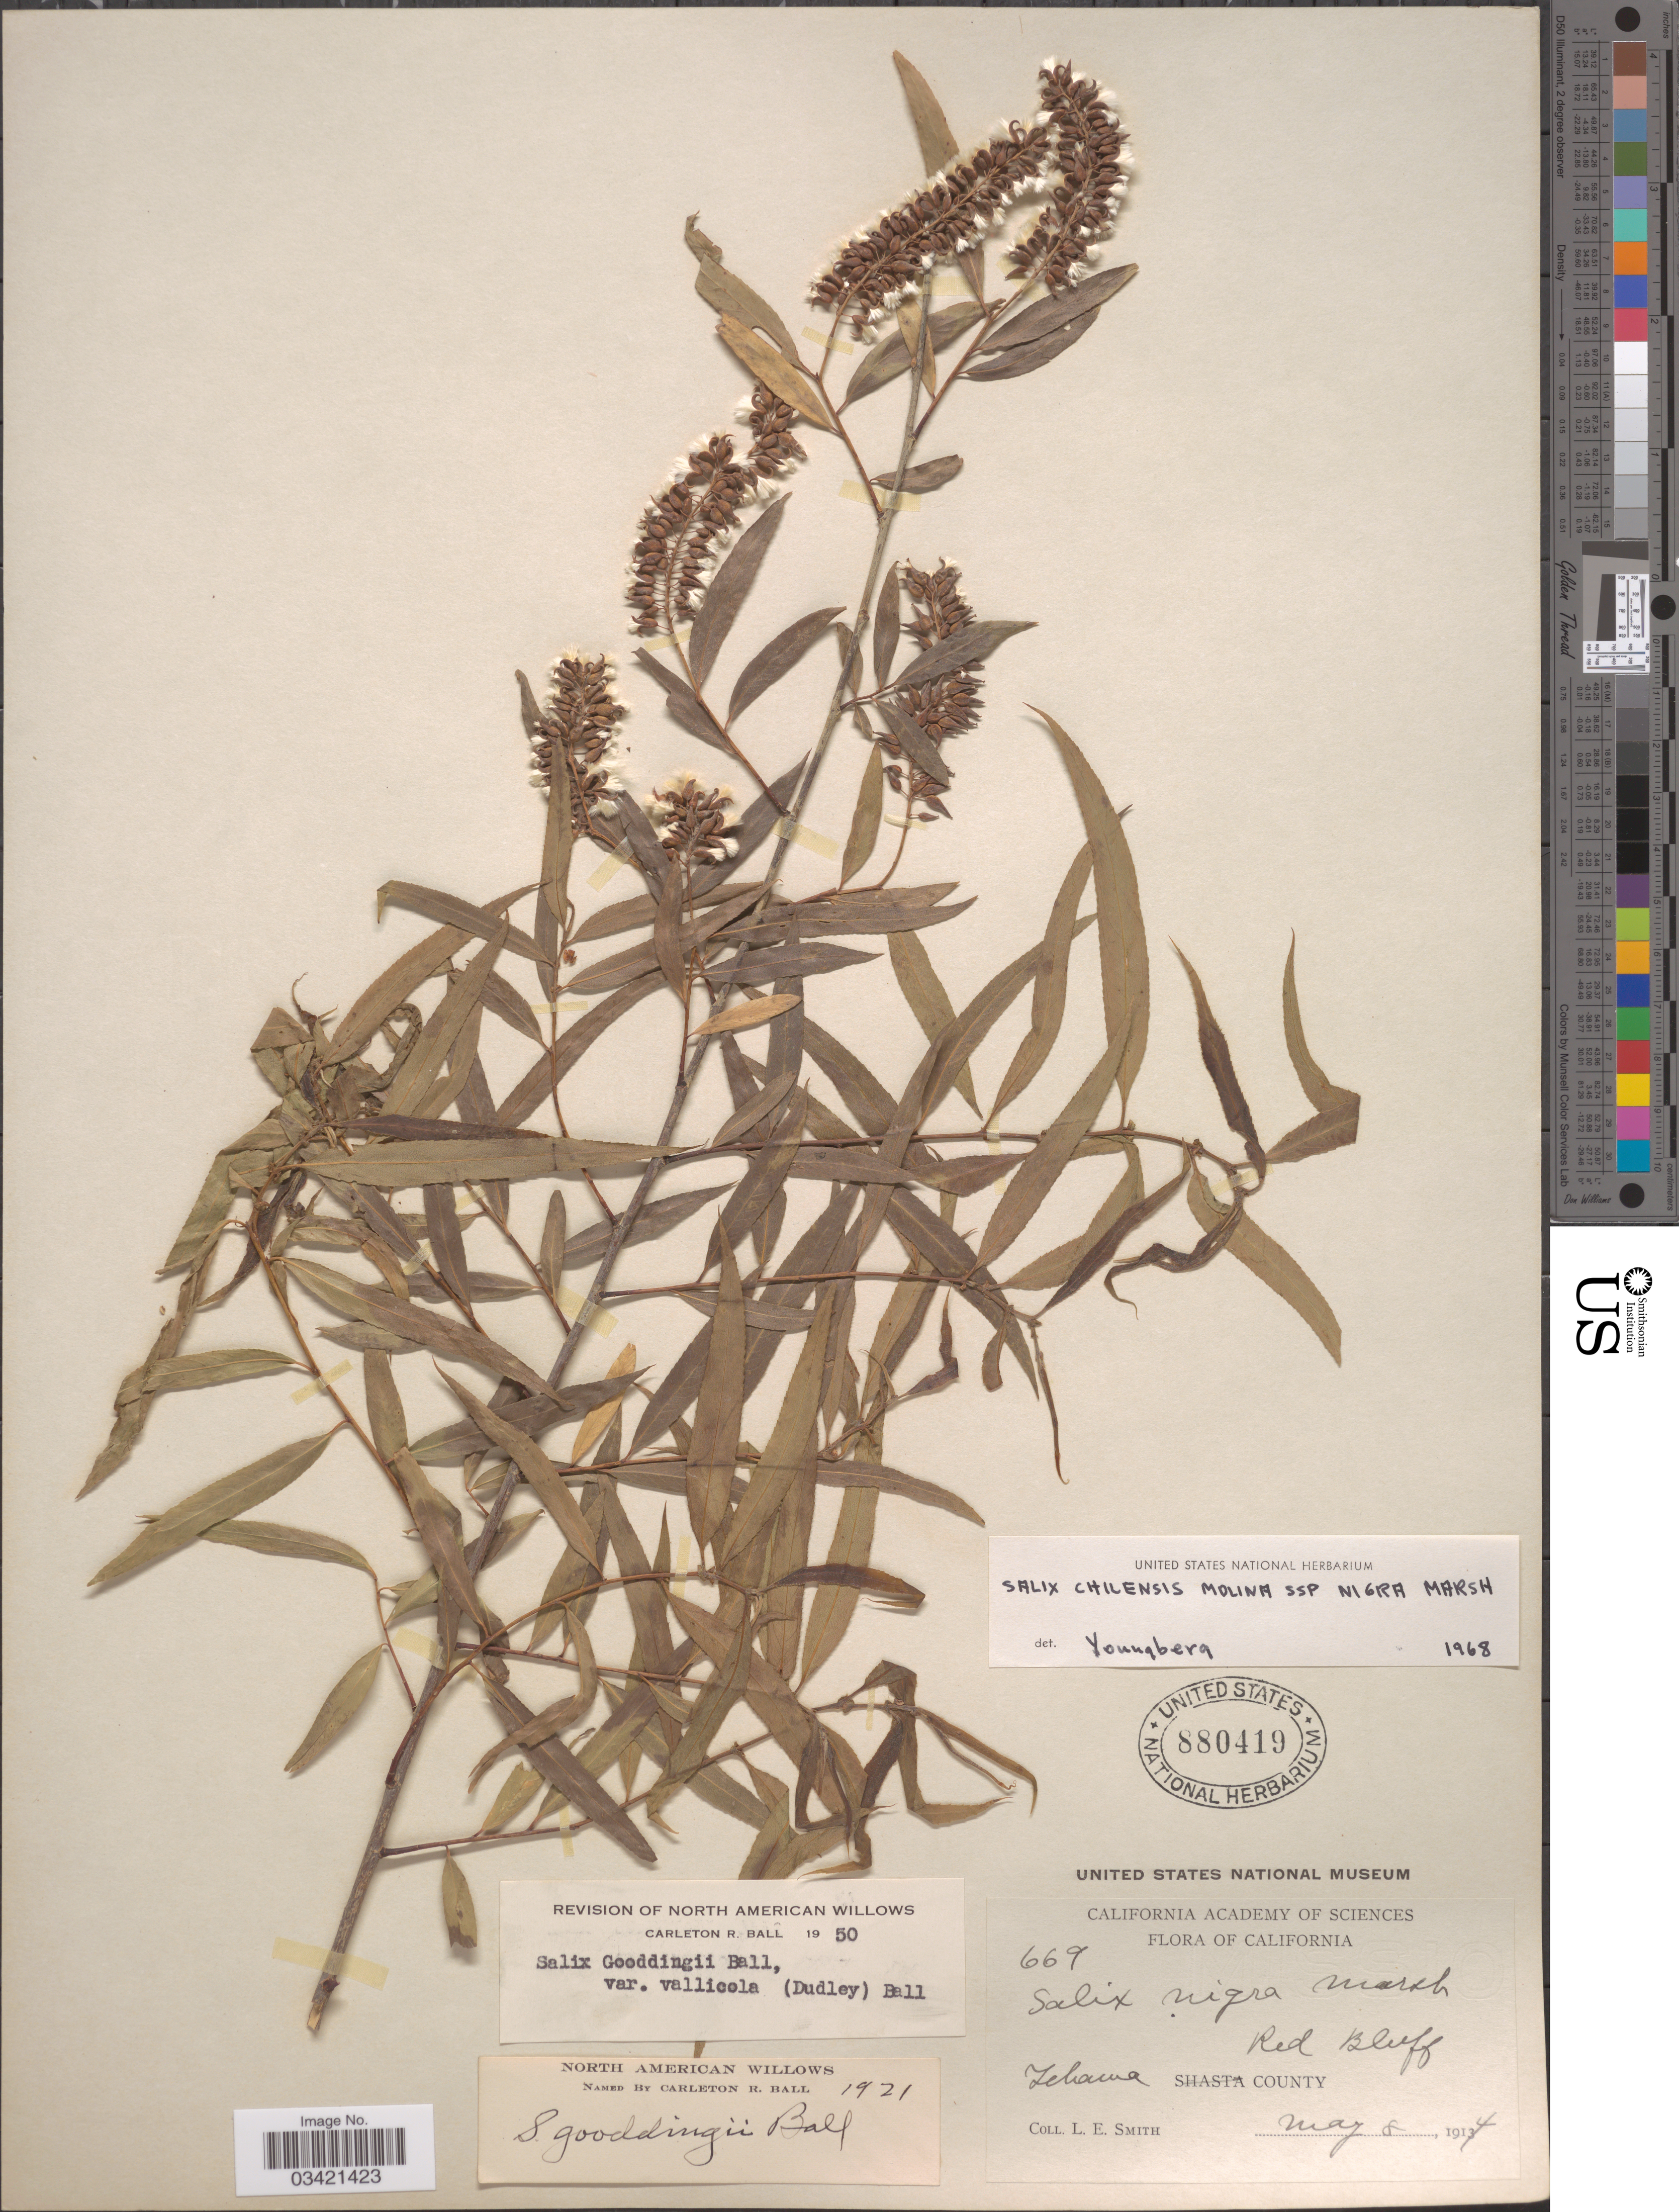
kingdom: Plantae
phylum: Tracheophyta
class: Magnoliopsida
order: Malpighiales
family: Salicaceae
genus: Salix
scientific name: Salix gooddingii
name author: C.R. Ball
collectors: L. E. Smith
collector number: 669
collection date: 1914-05-08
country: United States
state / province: California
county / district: Tehama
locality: Tehama County. Red Bluff.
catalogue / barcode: US 880419